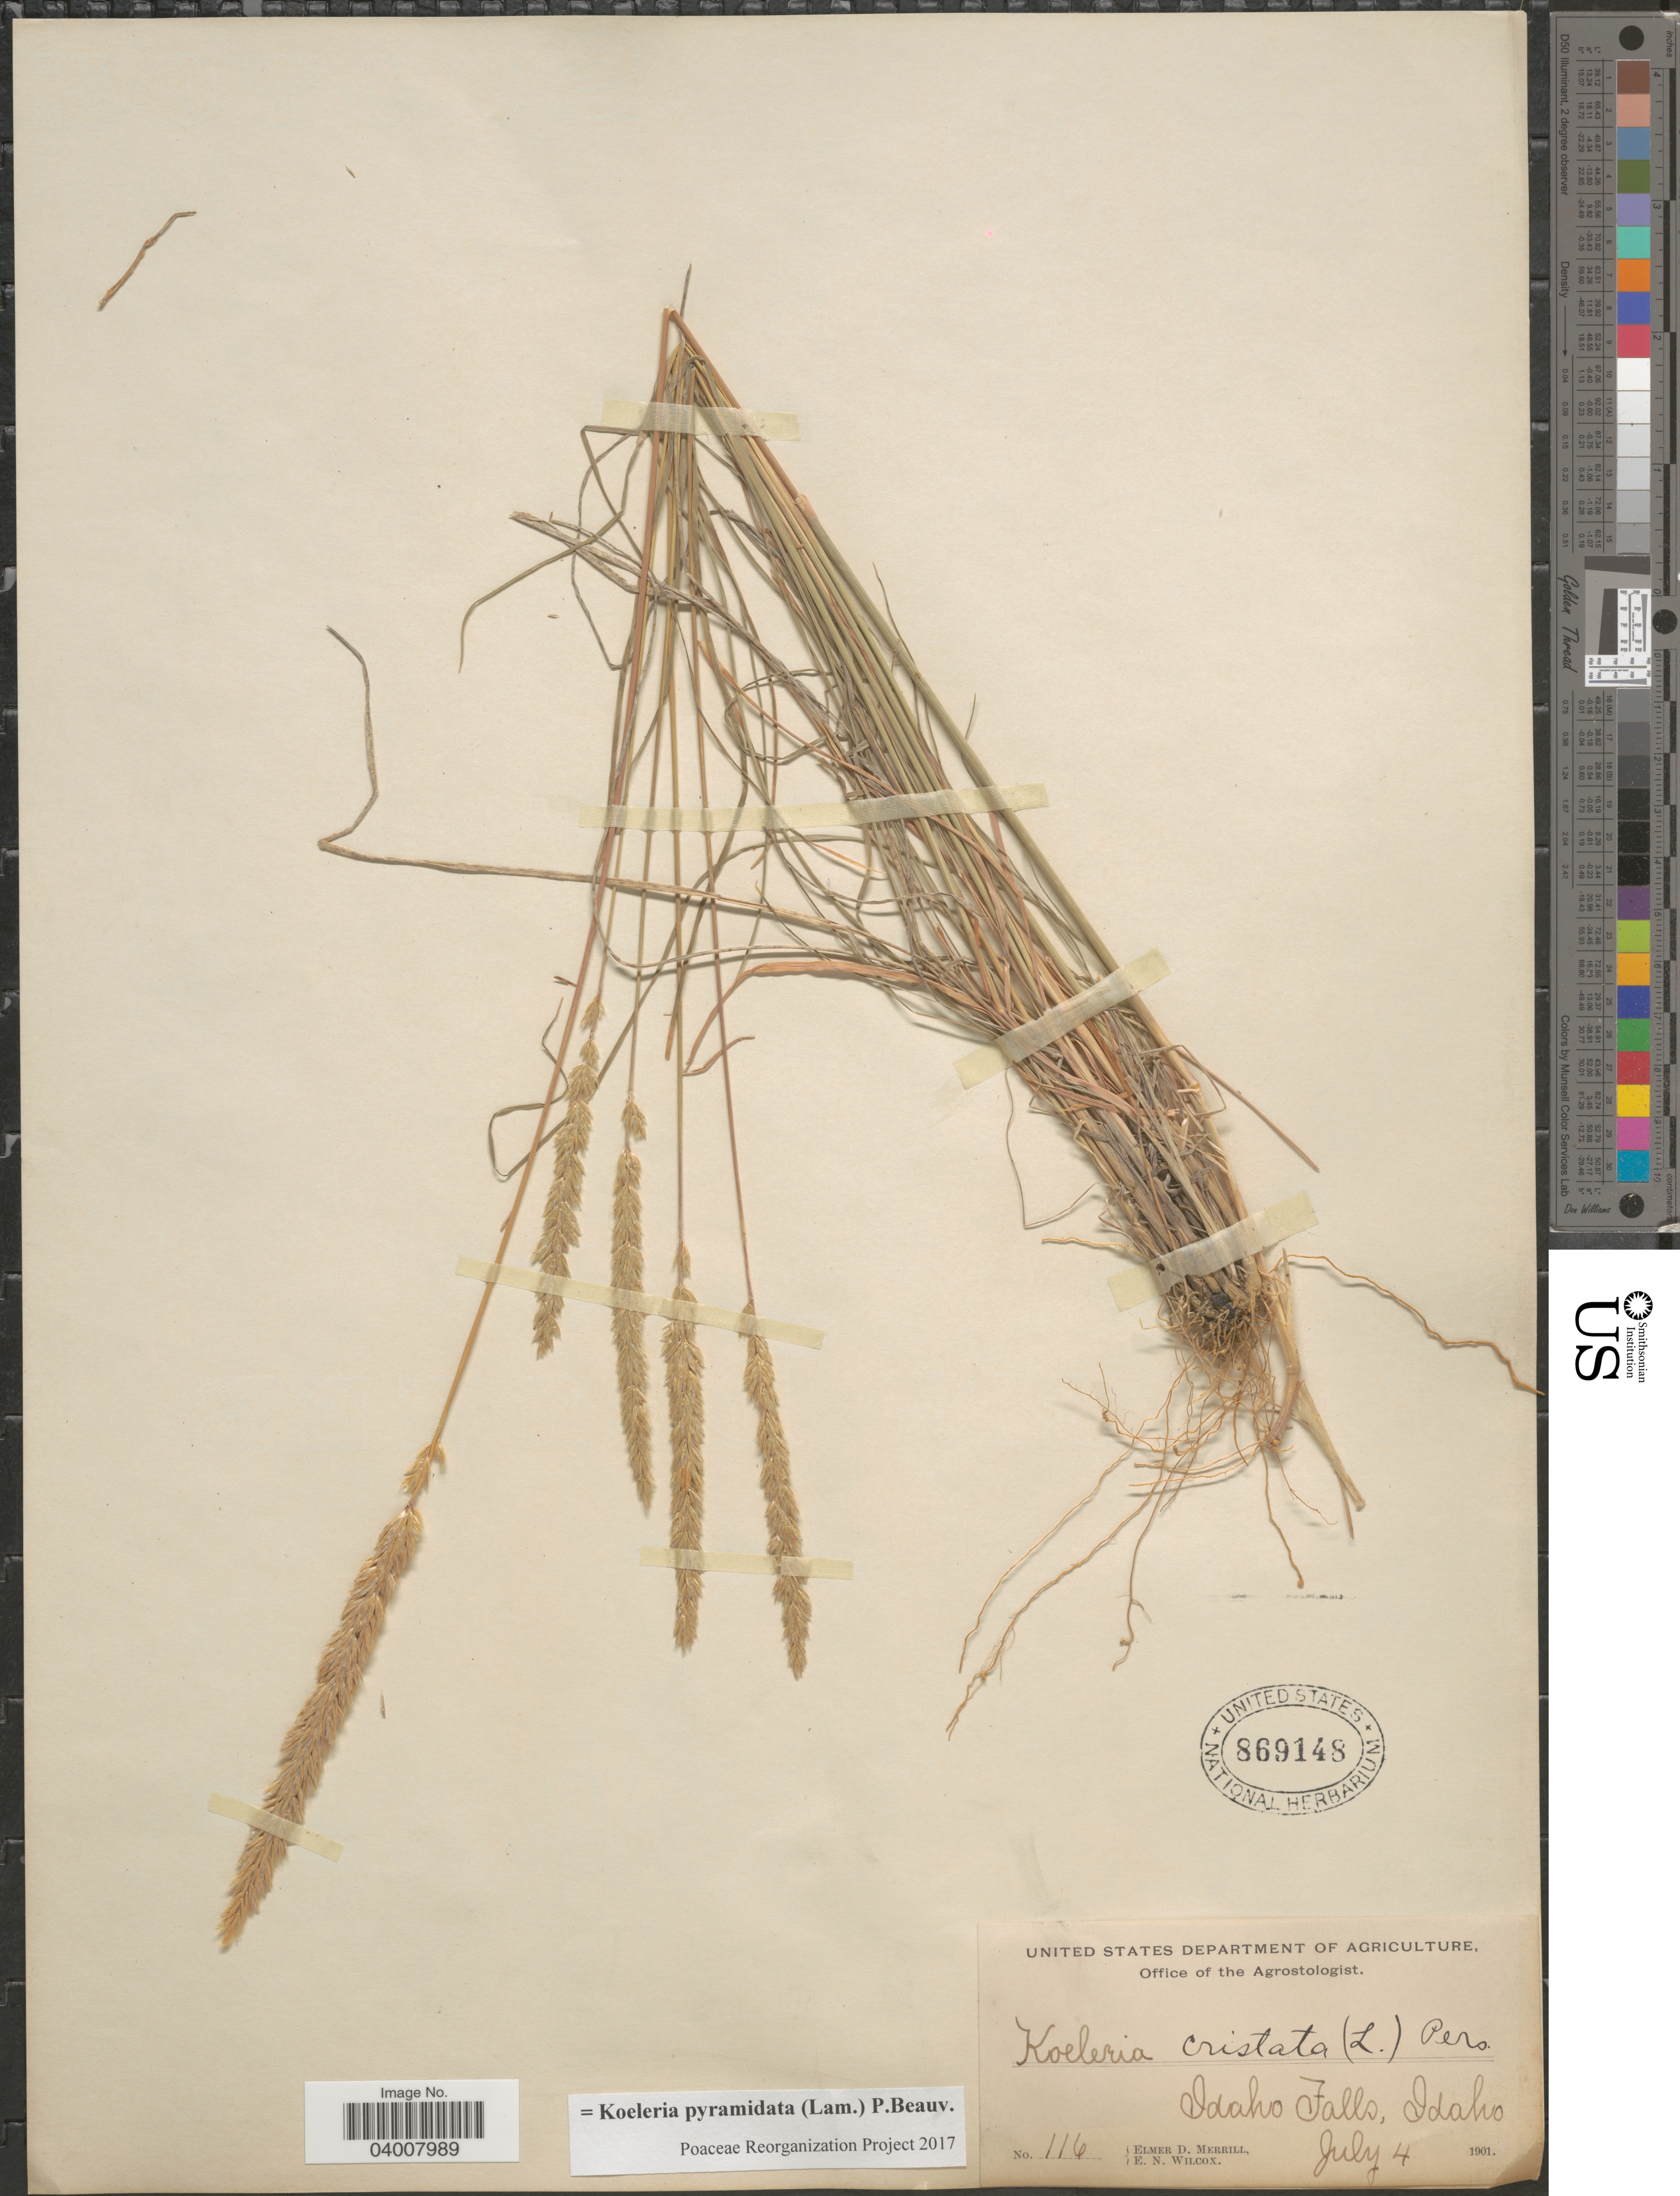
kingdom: Plantae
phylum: Tracheophyta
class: Liliopsida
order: Poales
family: Poaceae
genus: Koeleria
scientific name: Koeleria pyramidata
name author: (Lam.) P. Beauv.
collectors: E. D. Merrill & E. Wilcox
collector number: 116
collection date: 1901-07-04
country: United States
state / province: Idaho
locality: Idaho Falls.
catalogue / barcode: US 869148